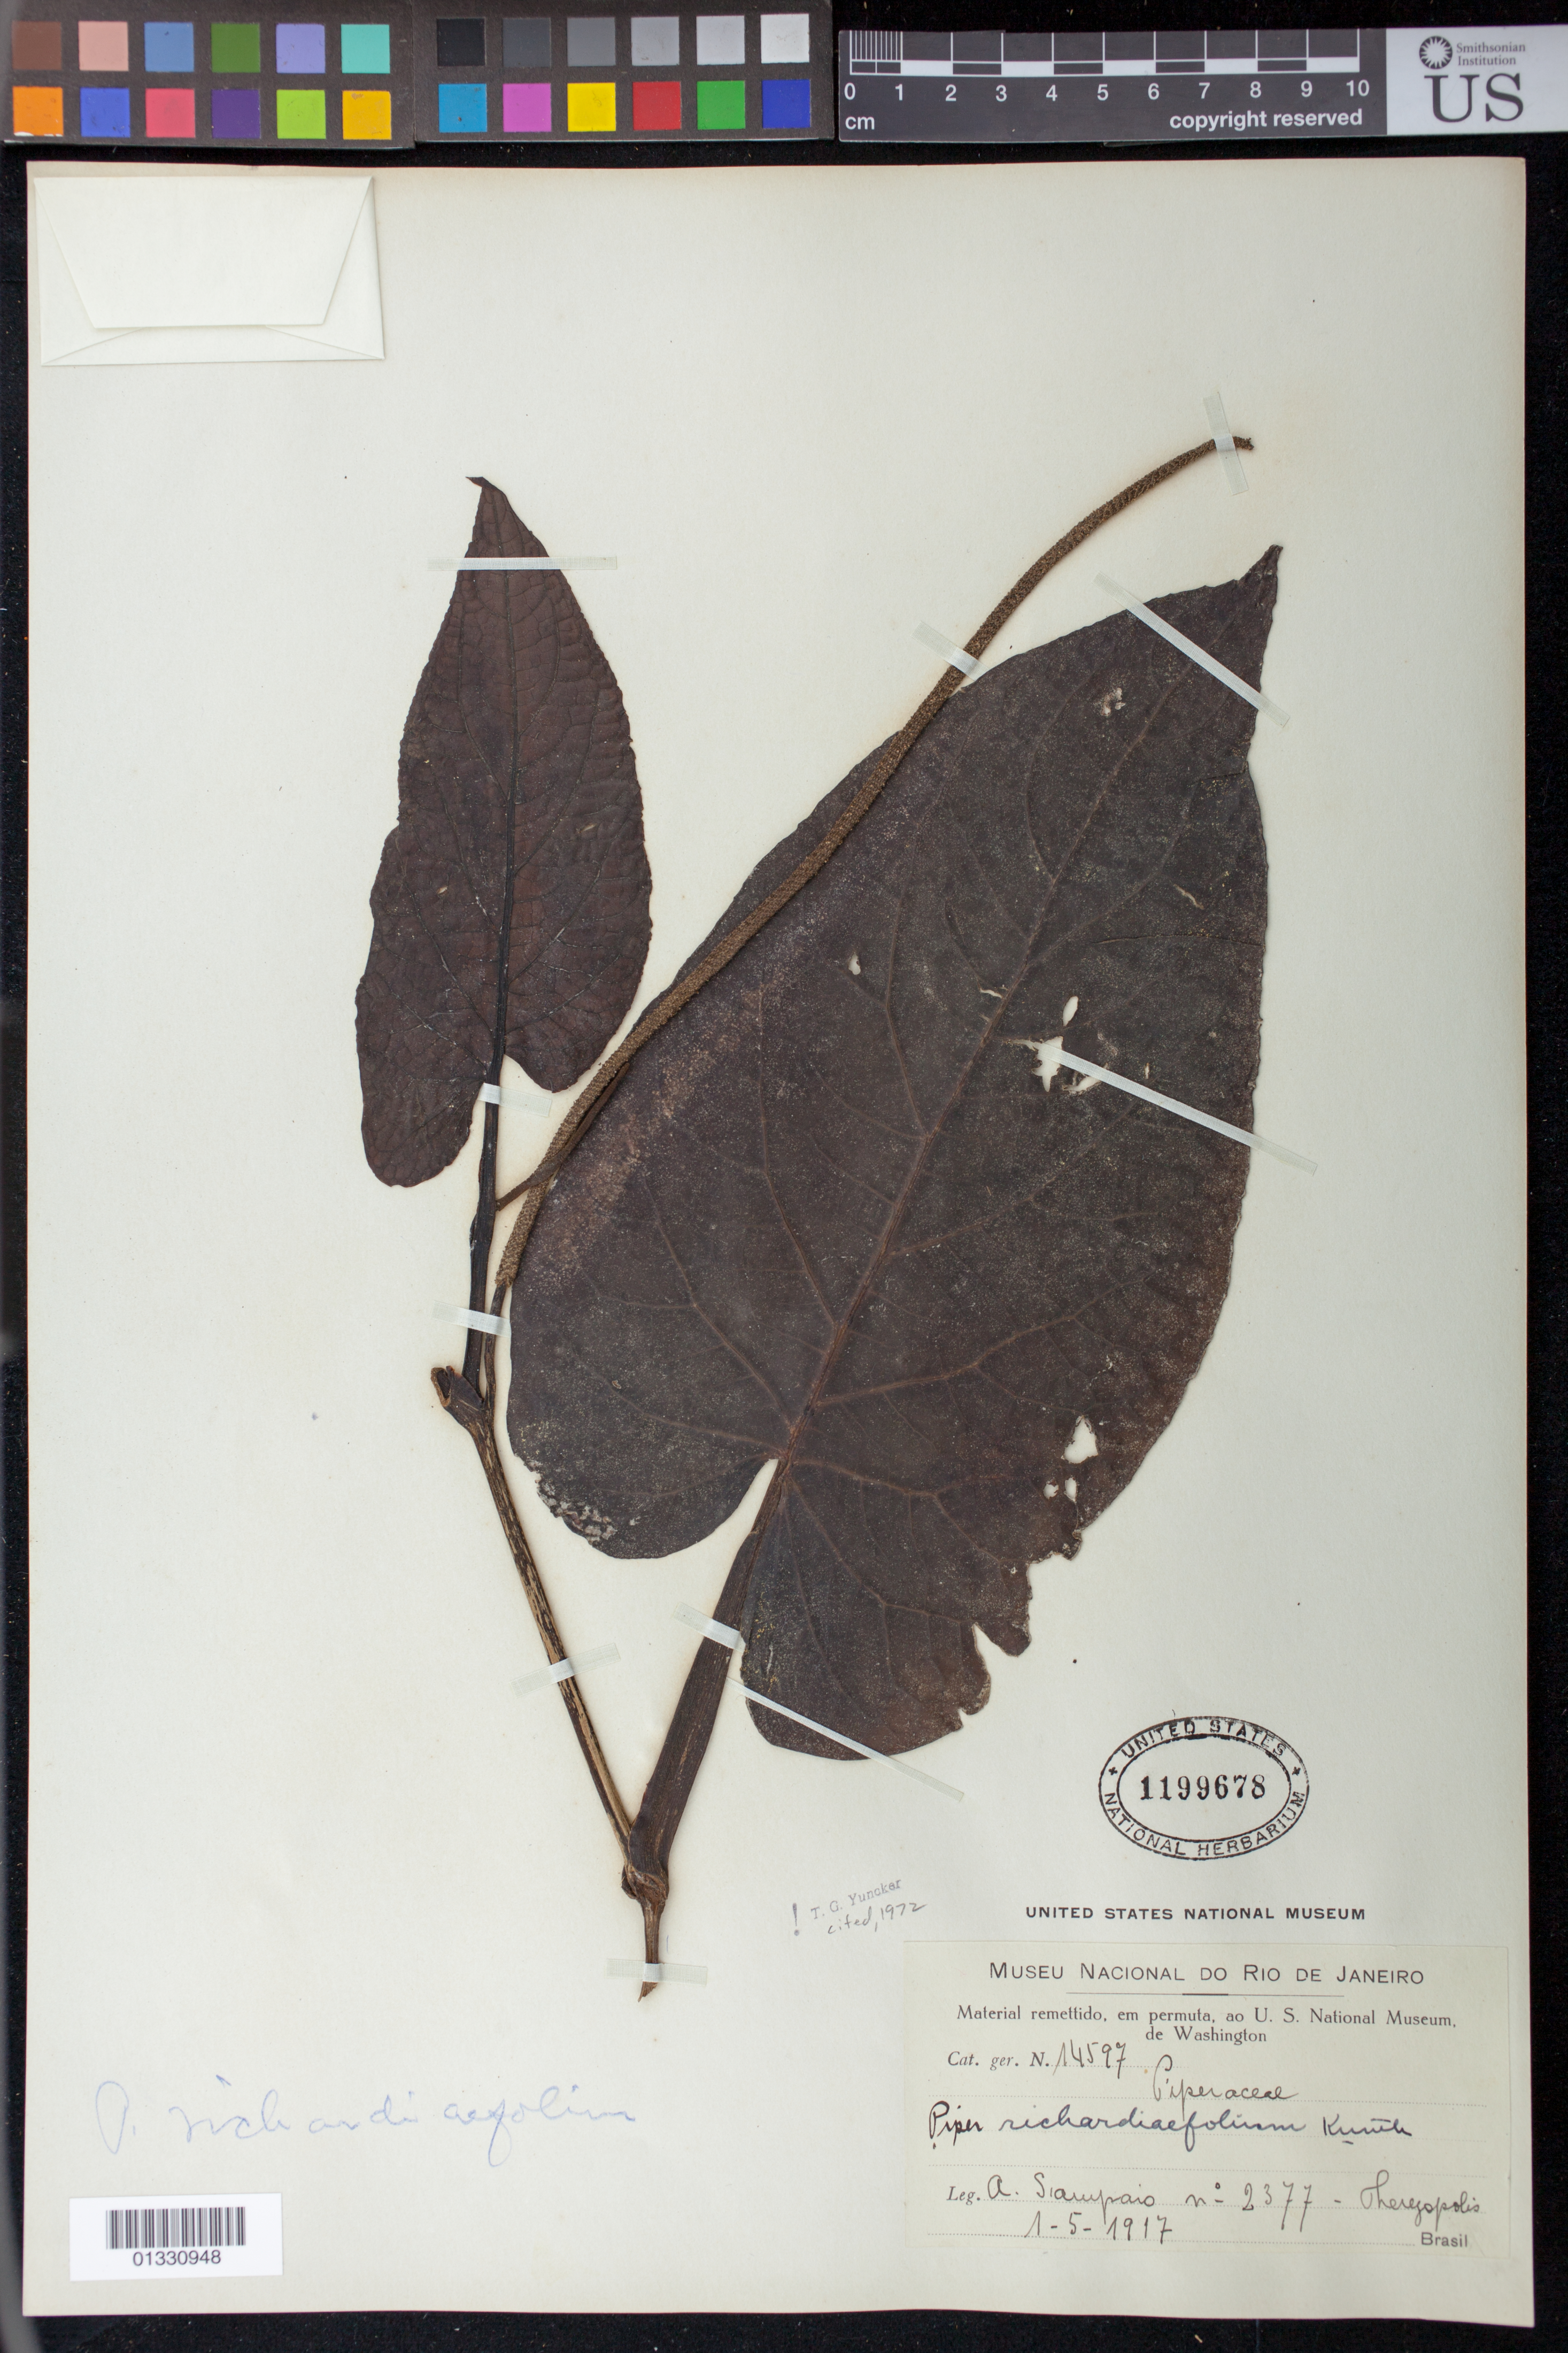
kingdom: Plantae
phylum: Tracheophyta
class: Magnoliopsida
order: Piperales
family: Piperaceae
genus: Piper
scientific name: Piper richardiifolium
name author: Kunth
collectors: A. J. Sampaio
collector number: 2377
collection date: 1917-05-01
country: Brazil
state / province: Rio de Janeiro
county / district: Teresópolis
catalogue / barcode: US 1199678